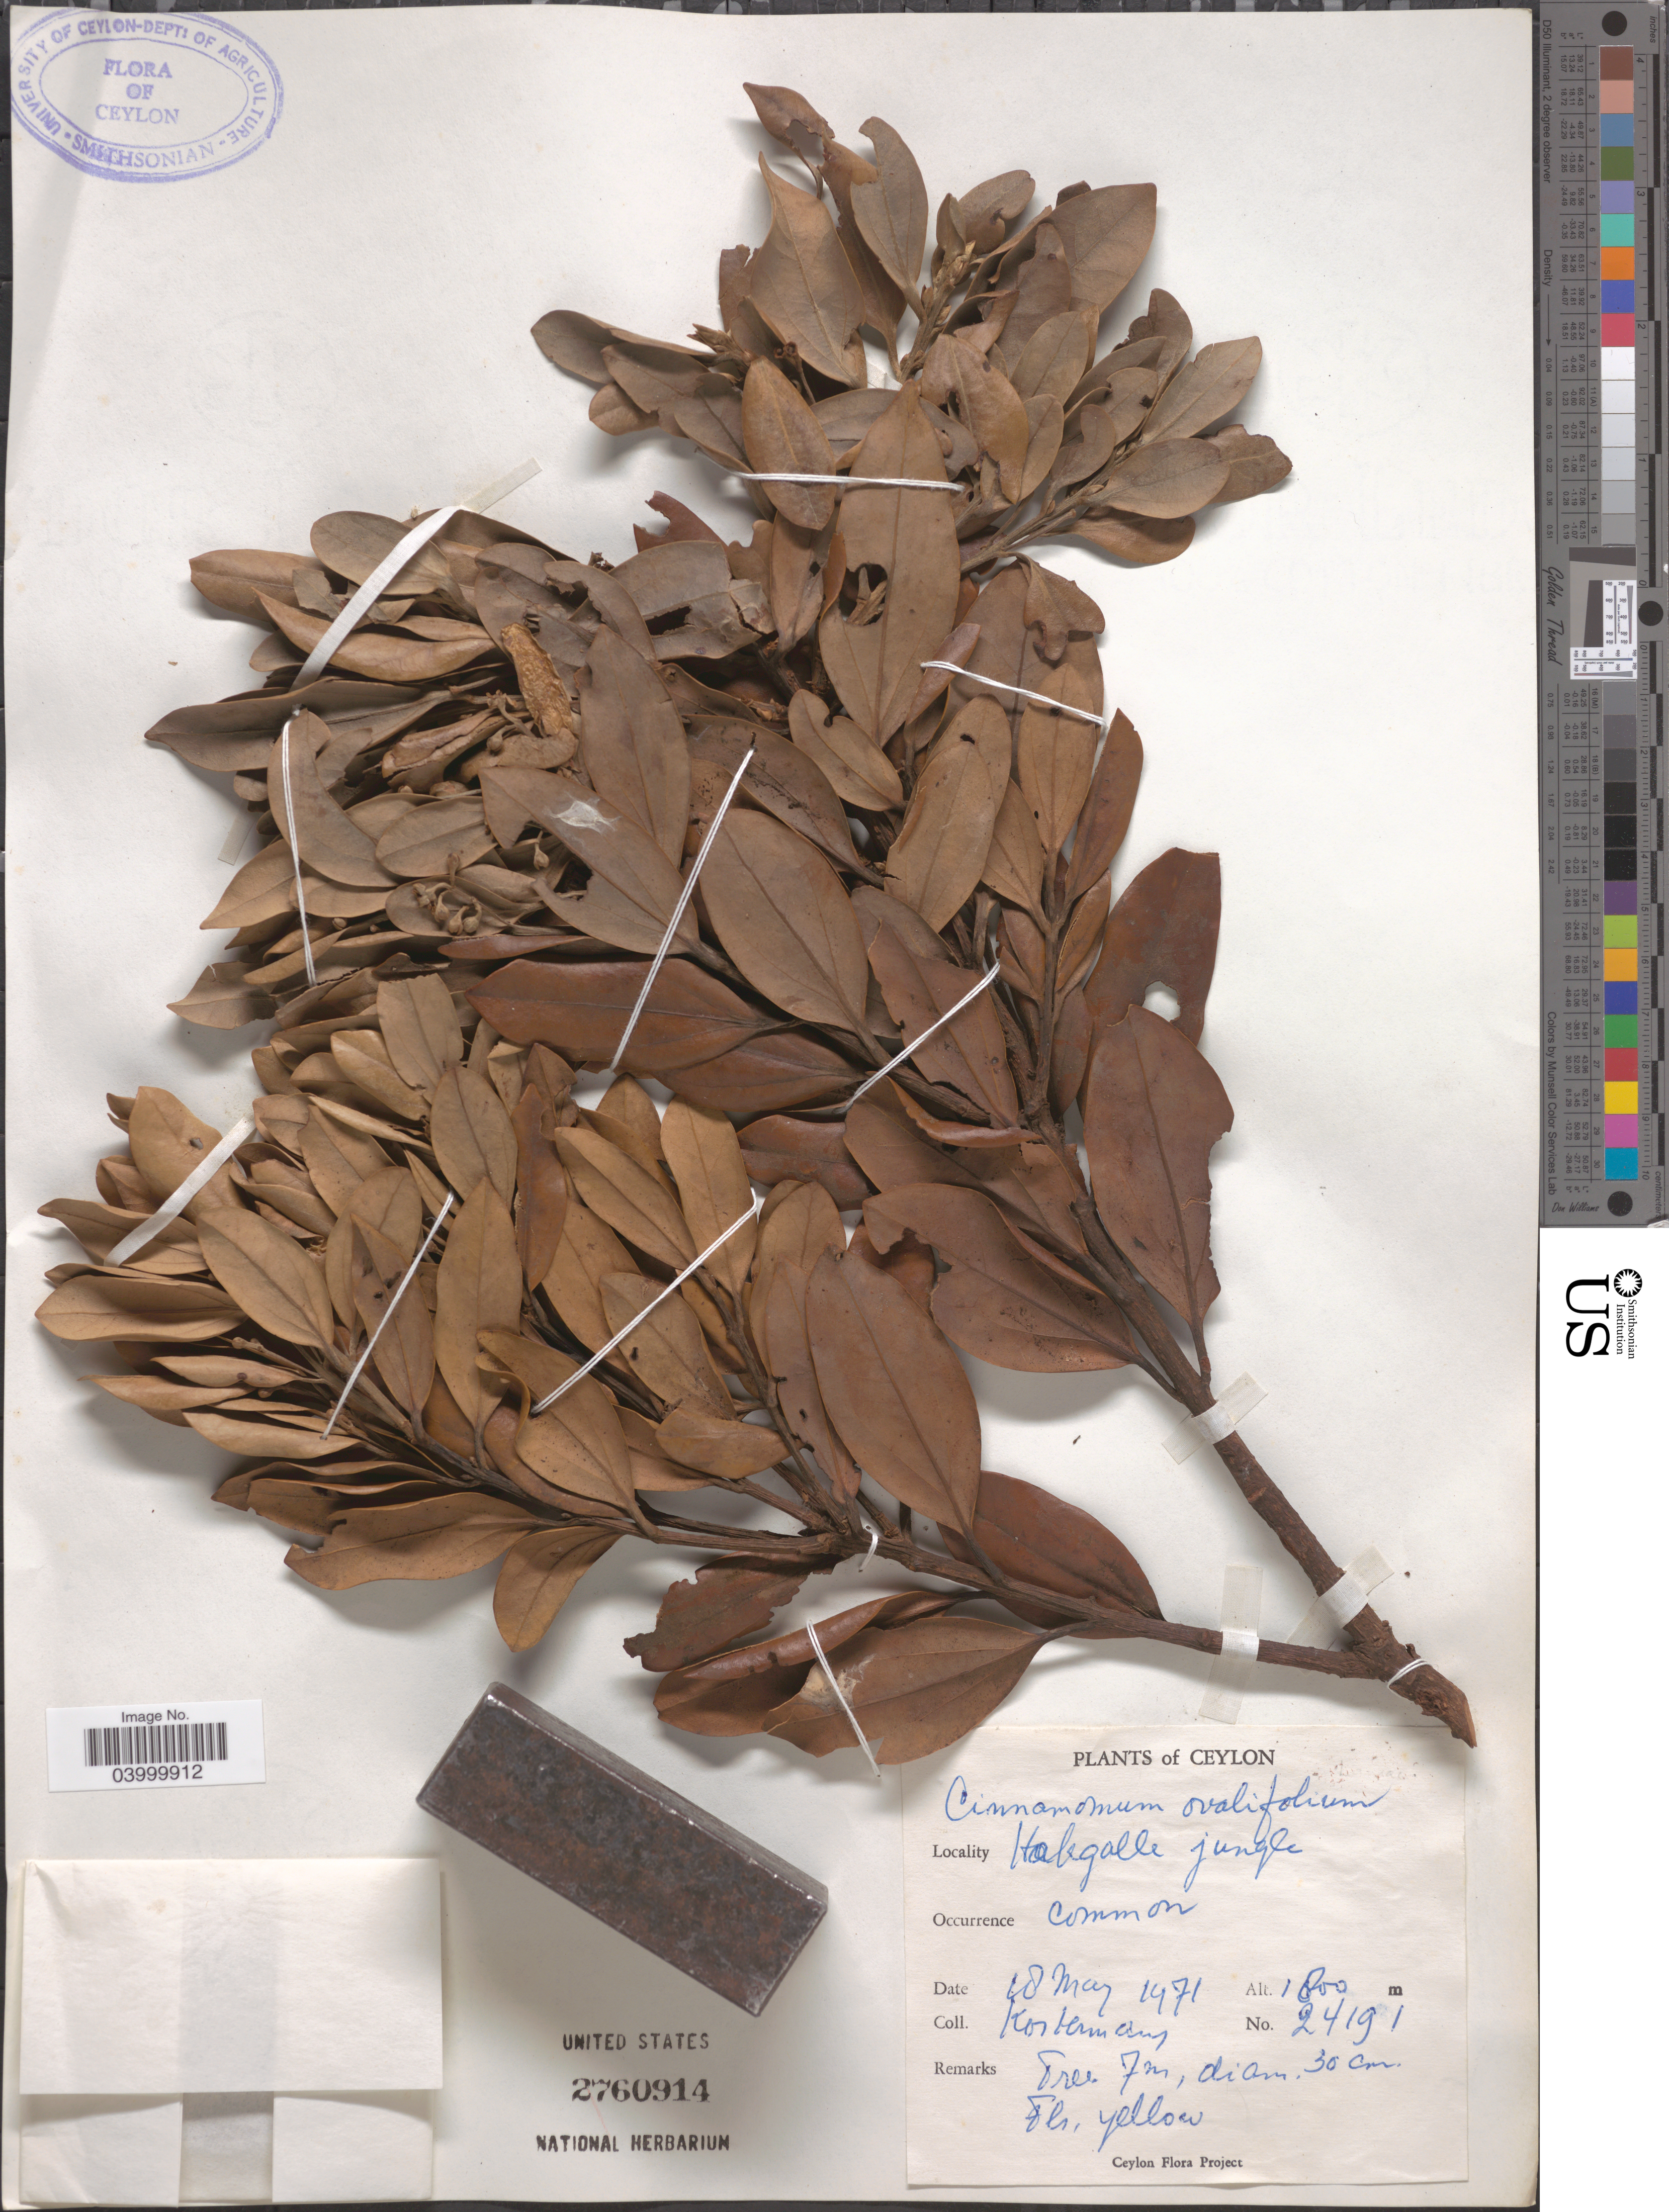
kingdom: Plantae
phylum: Tracheophyta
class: Magnoliopsida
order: Laurales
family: Lauraceae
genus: Cinnamomum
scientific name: Cinnamomum ovalifolium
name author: Wight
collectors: Kostermans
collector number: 24191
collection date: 1971-05-18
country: Sri Lanka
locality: Ceylon. Hakgalle jungle.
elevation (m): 1800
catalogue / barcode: US 2760914